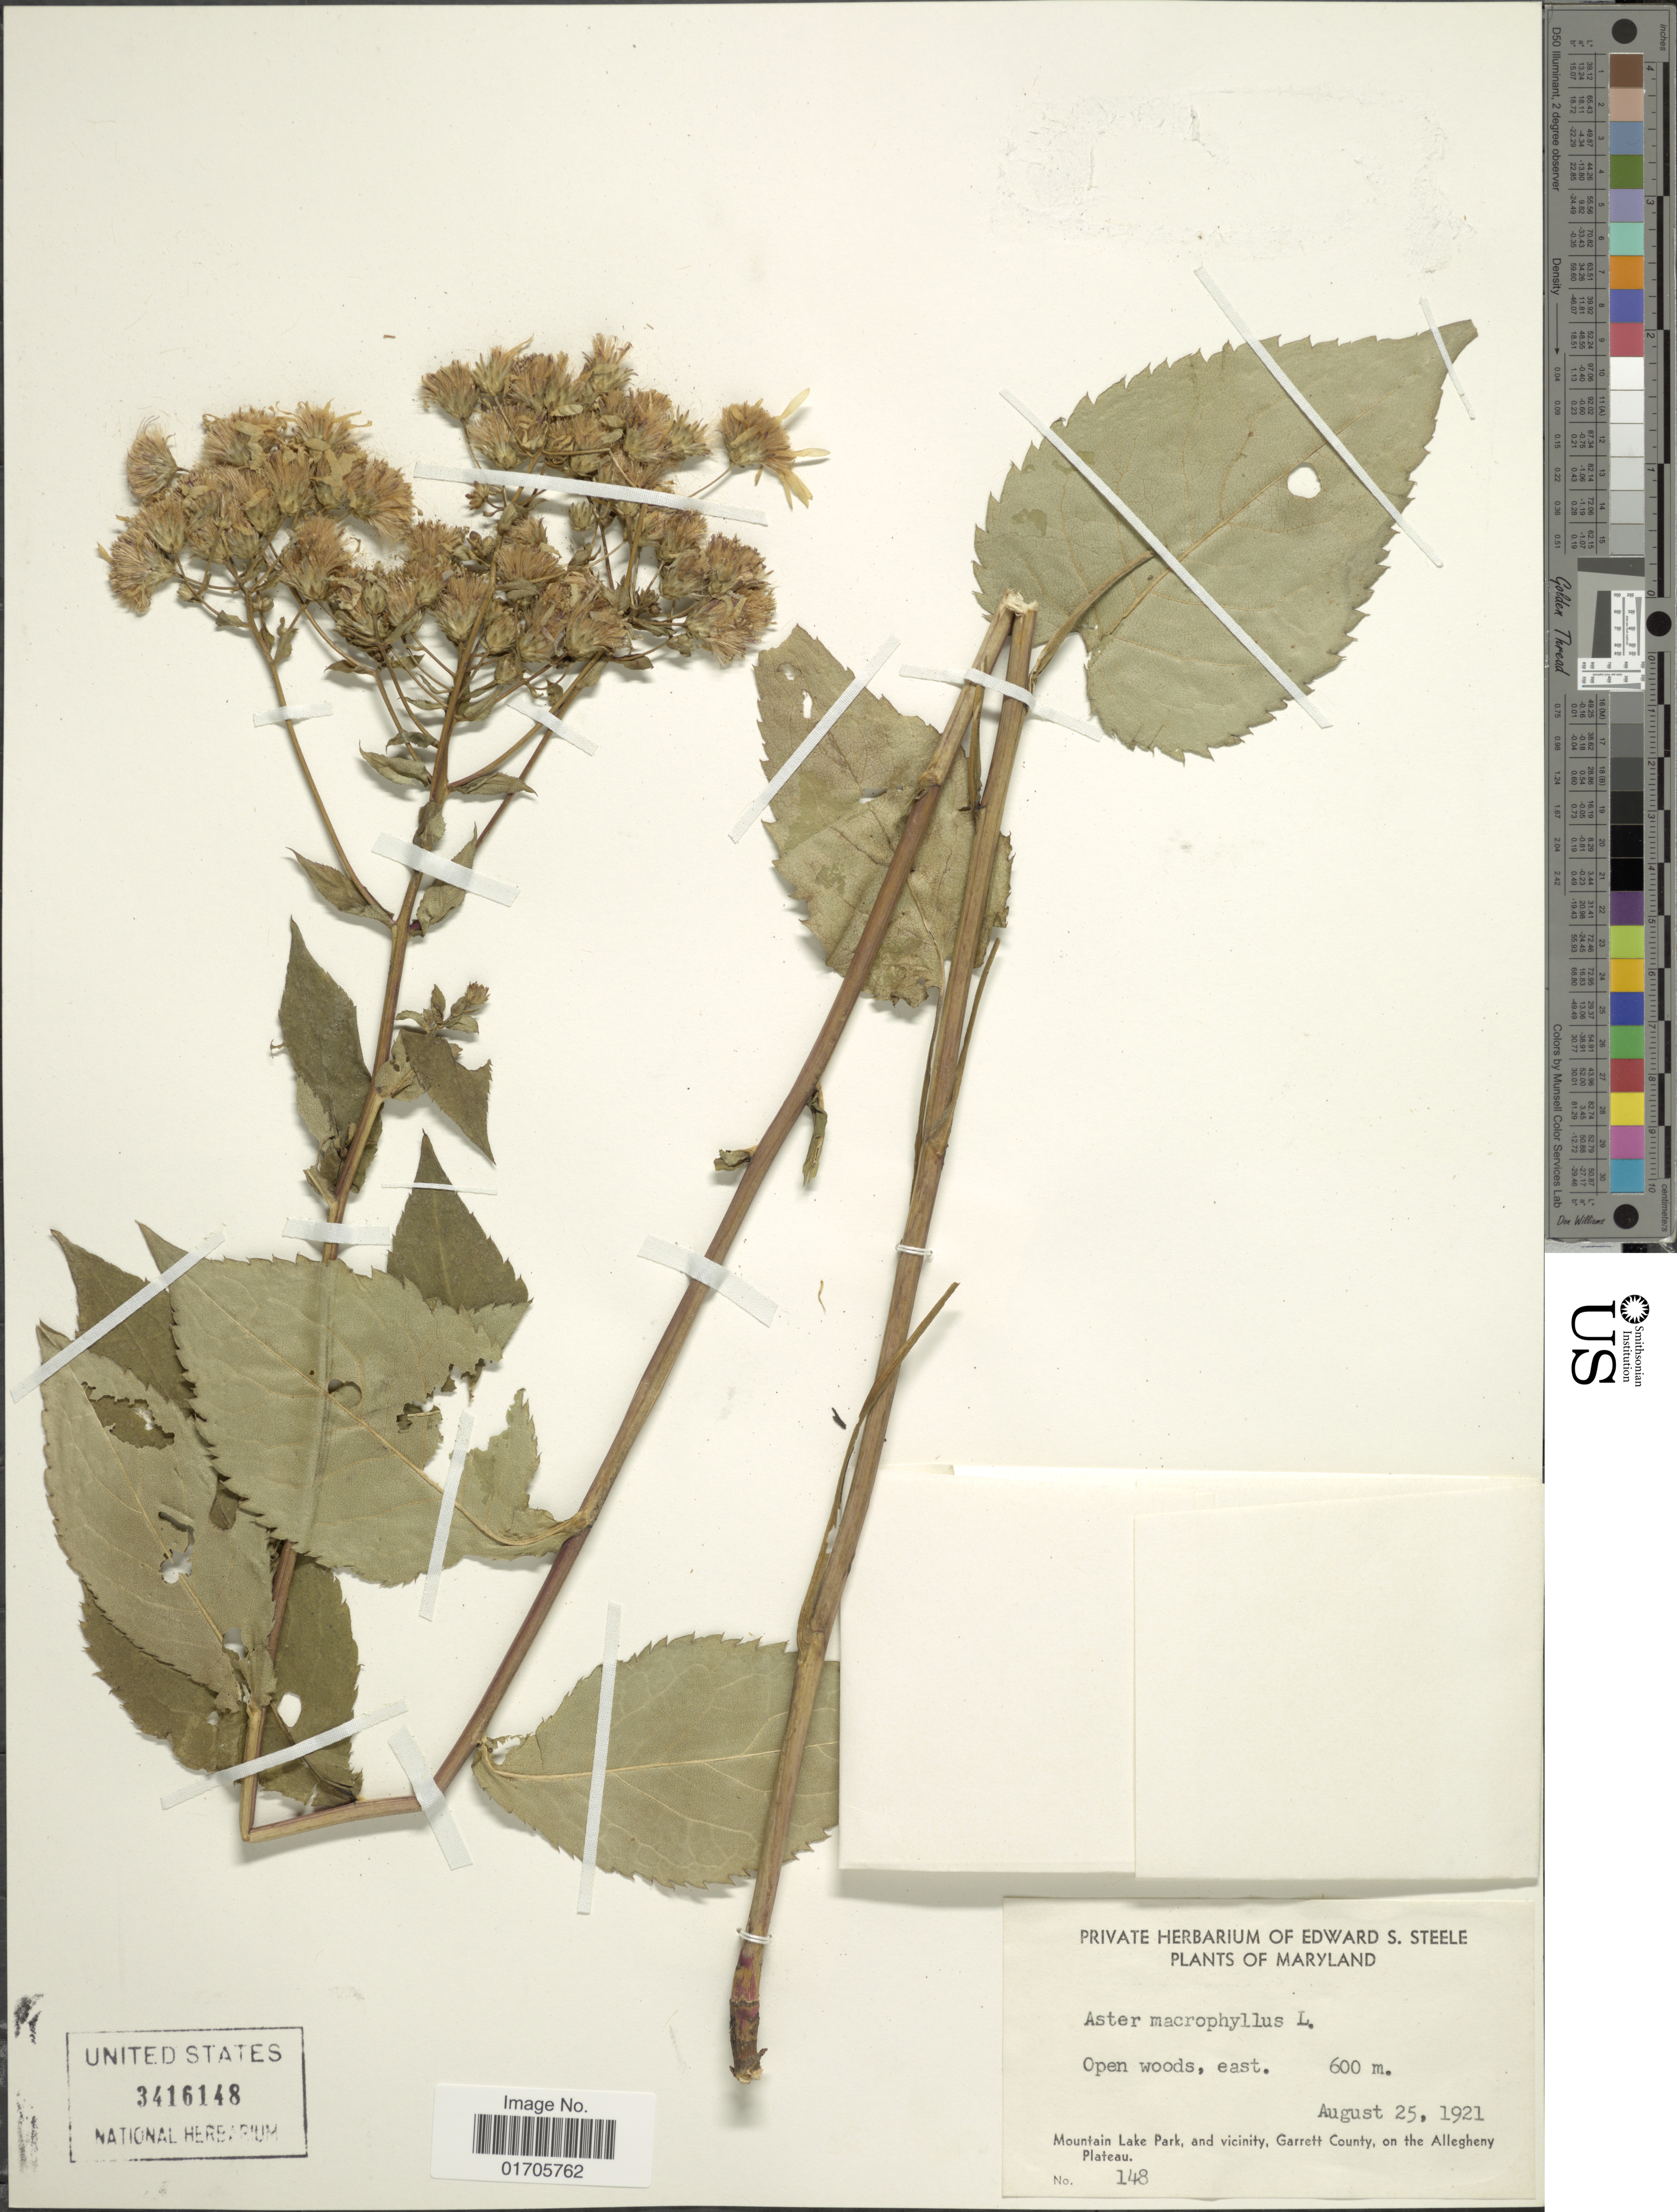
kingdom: Plantae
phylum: Tracheophyta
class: Magnoliopsida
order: Asterales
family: Asteraceae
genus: Eurybia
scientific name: Eurybia macrophylla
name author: (L.) Cass.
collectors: ex herb. Edward S. Steele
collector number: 148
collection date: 1921-08-25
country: United States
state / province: Maryland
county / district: Garrett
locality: Maryland. Open woods, east. Mountain Lake Park, and vicinity, Garrett County, on the Allegheny Plateau.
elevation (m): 600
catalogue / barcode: US 3416148